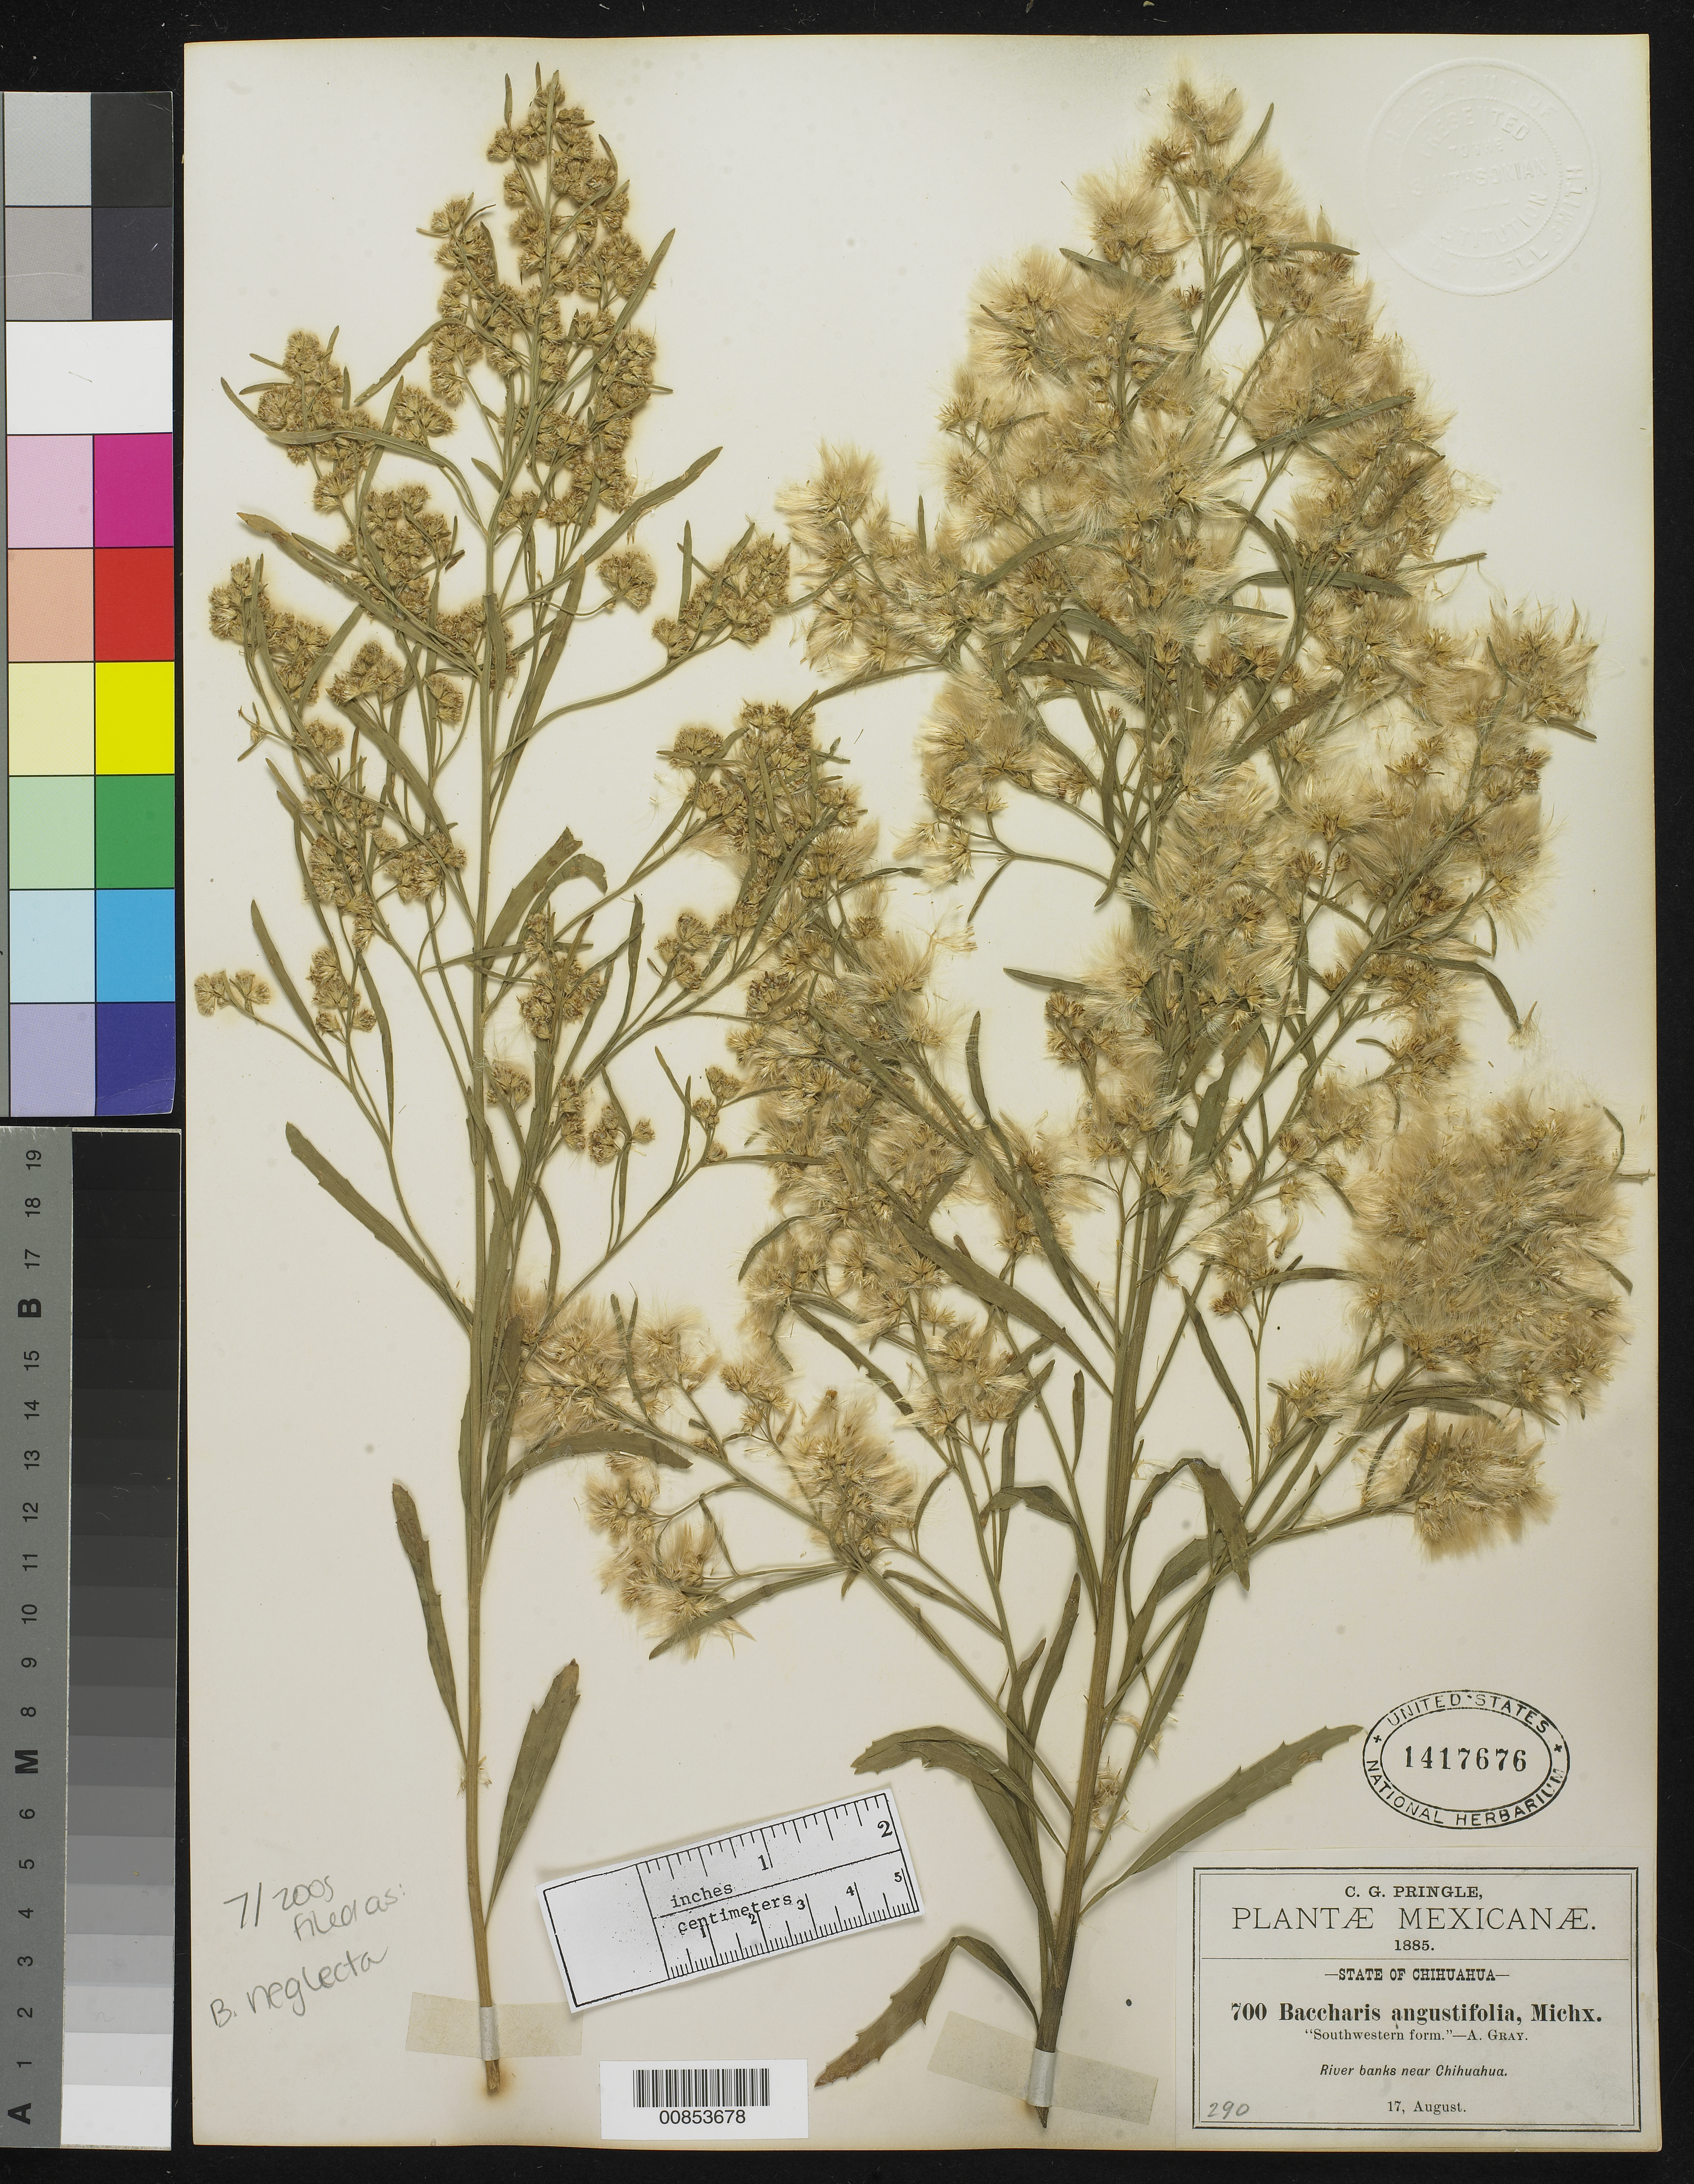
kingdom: Plantae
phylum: Tracheophyta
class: Magnoliopsida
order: Asterales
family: Asteraceae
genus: Baccharis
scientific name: Baccharis neglecta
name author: Britton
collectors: C. G. Pringle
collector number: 700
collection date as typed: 17 Aug 1885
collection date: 1885-08-17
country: Mexico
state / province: Chihuahua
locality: River banks near Chihuahua.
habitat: River banks.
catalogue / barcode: US 1417676